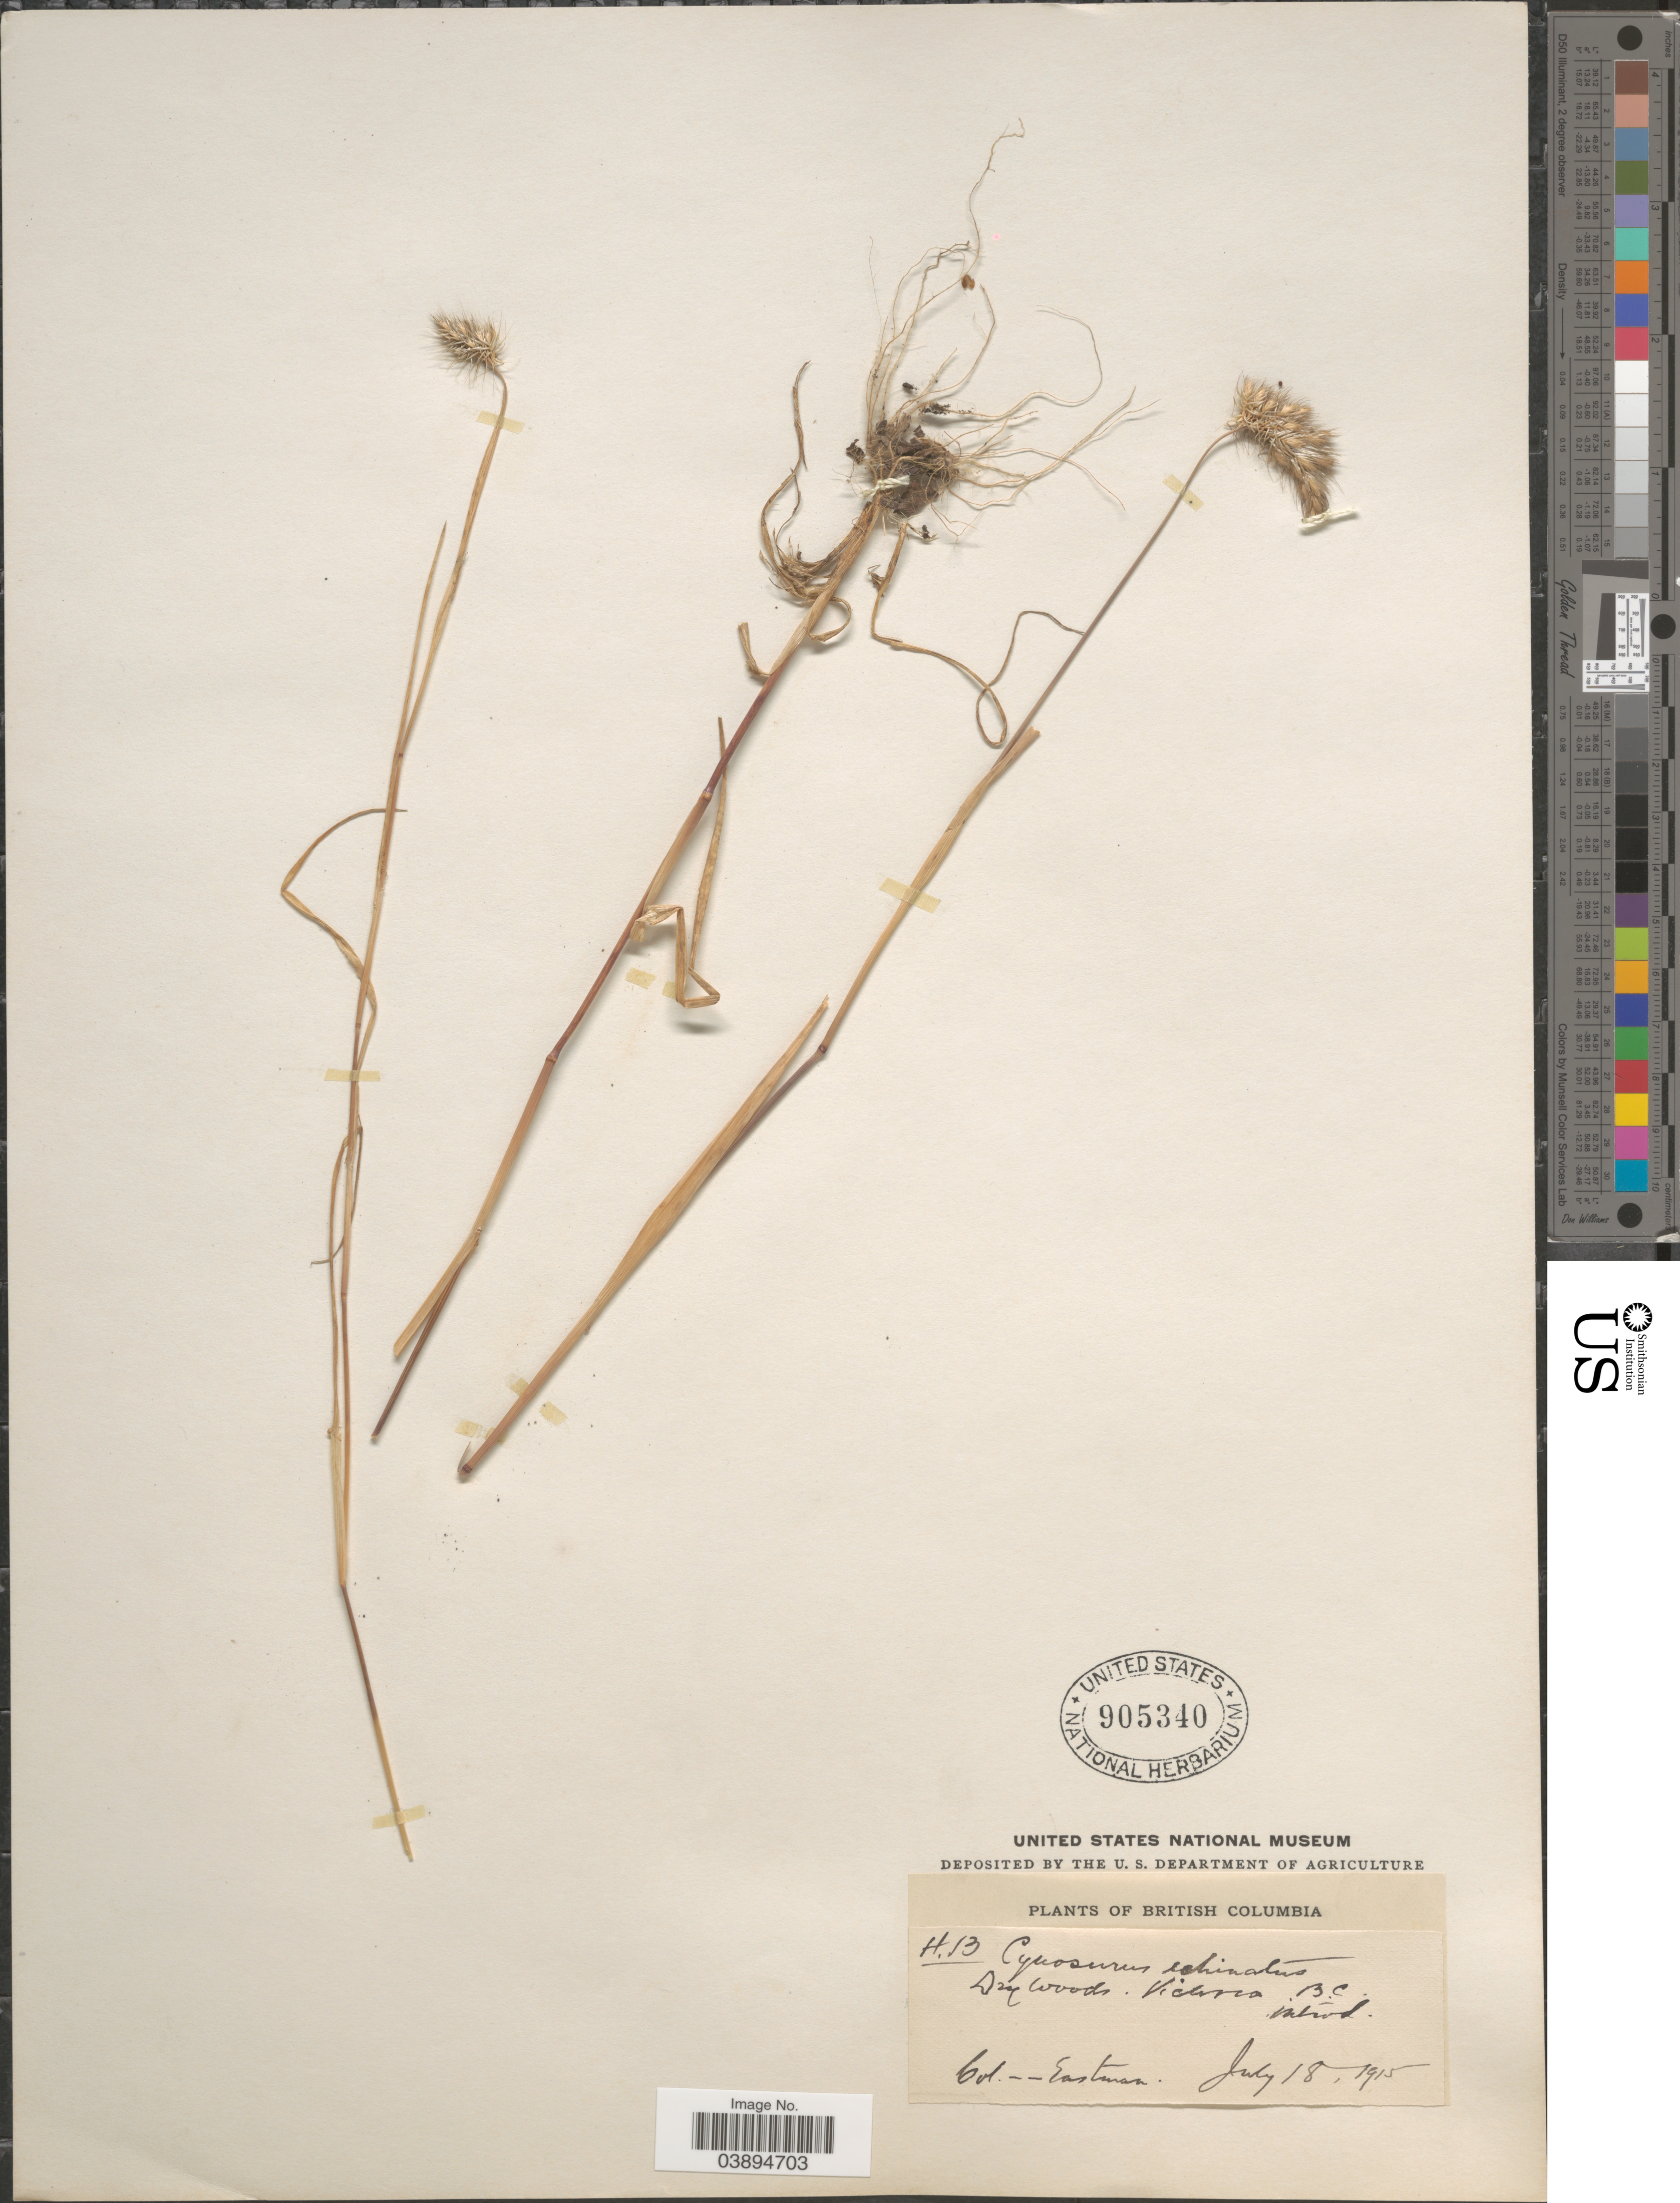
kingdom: Plantae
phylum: Tracheophyta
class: Liliopsida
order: Poales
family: Poaceae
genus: Cynosurus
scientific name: Cynosurus echinatus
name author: L.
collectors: -. Eastman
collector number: H13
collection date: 1915-07-18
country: Canada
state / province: British Columbia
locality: Victoria.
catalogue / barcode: US 905340